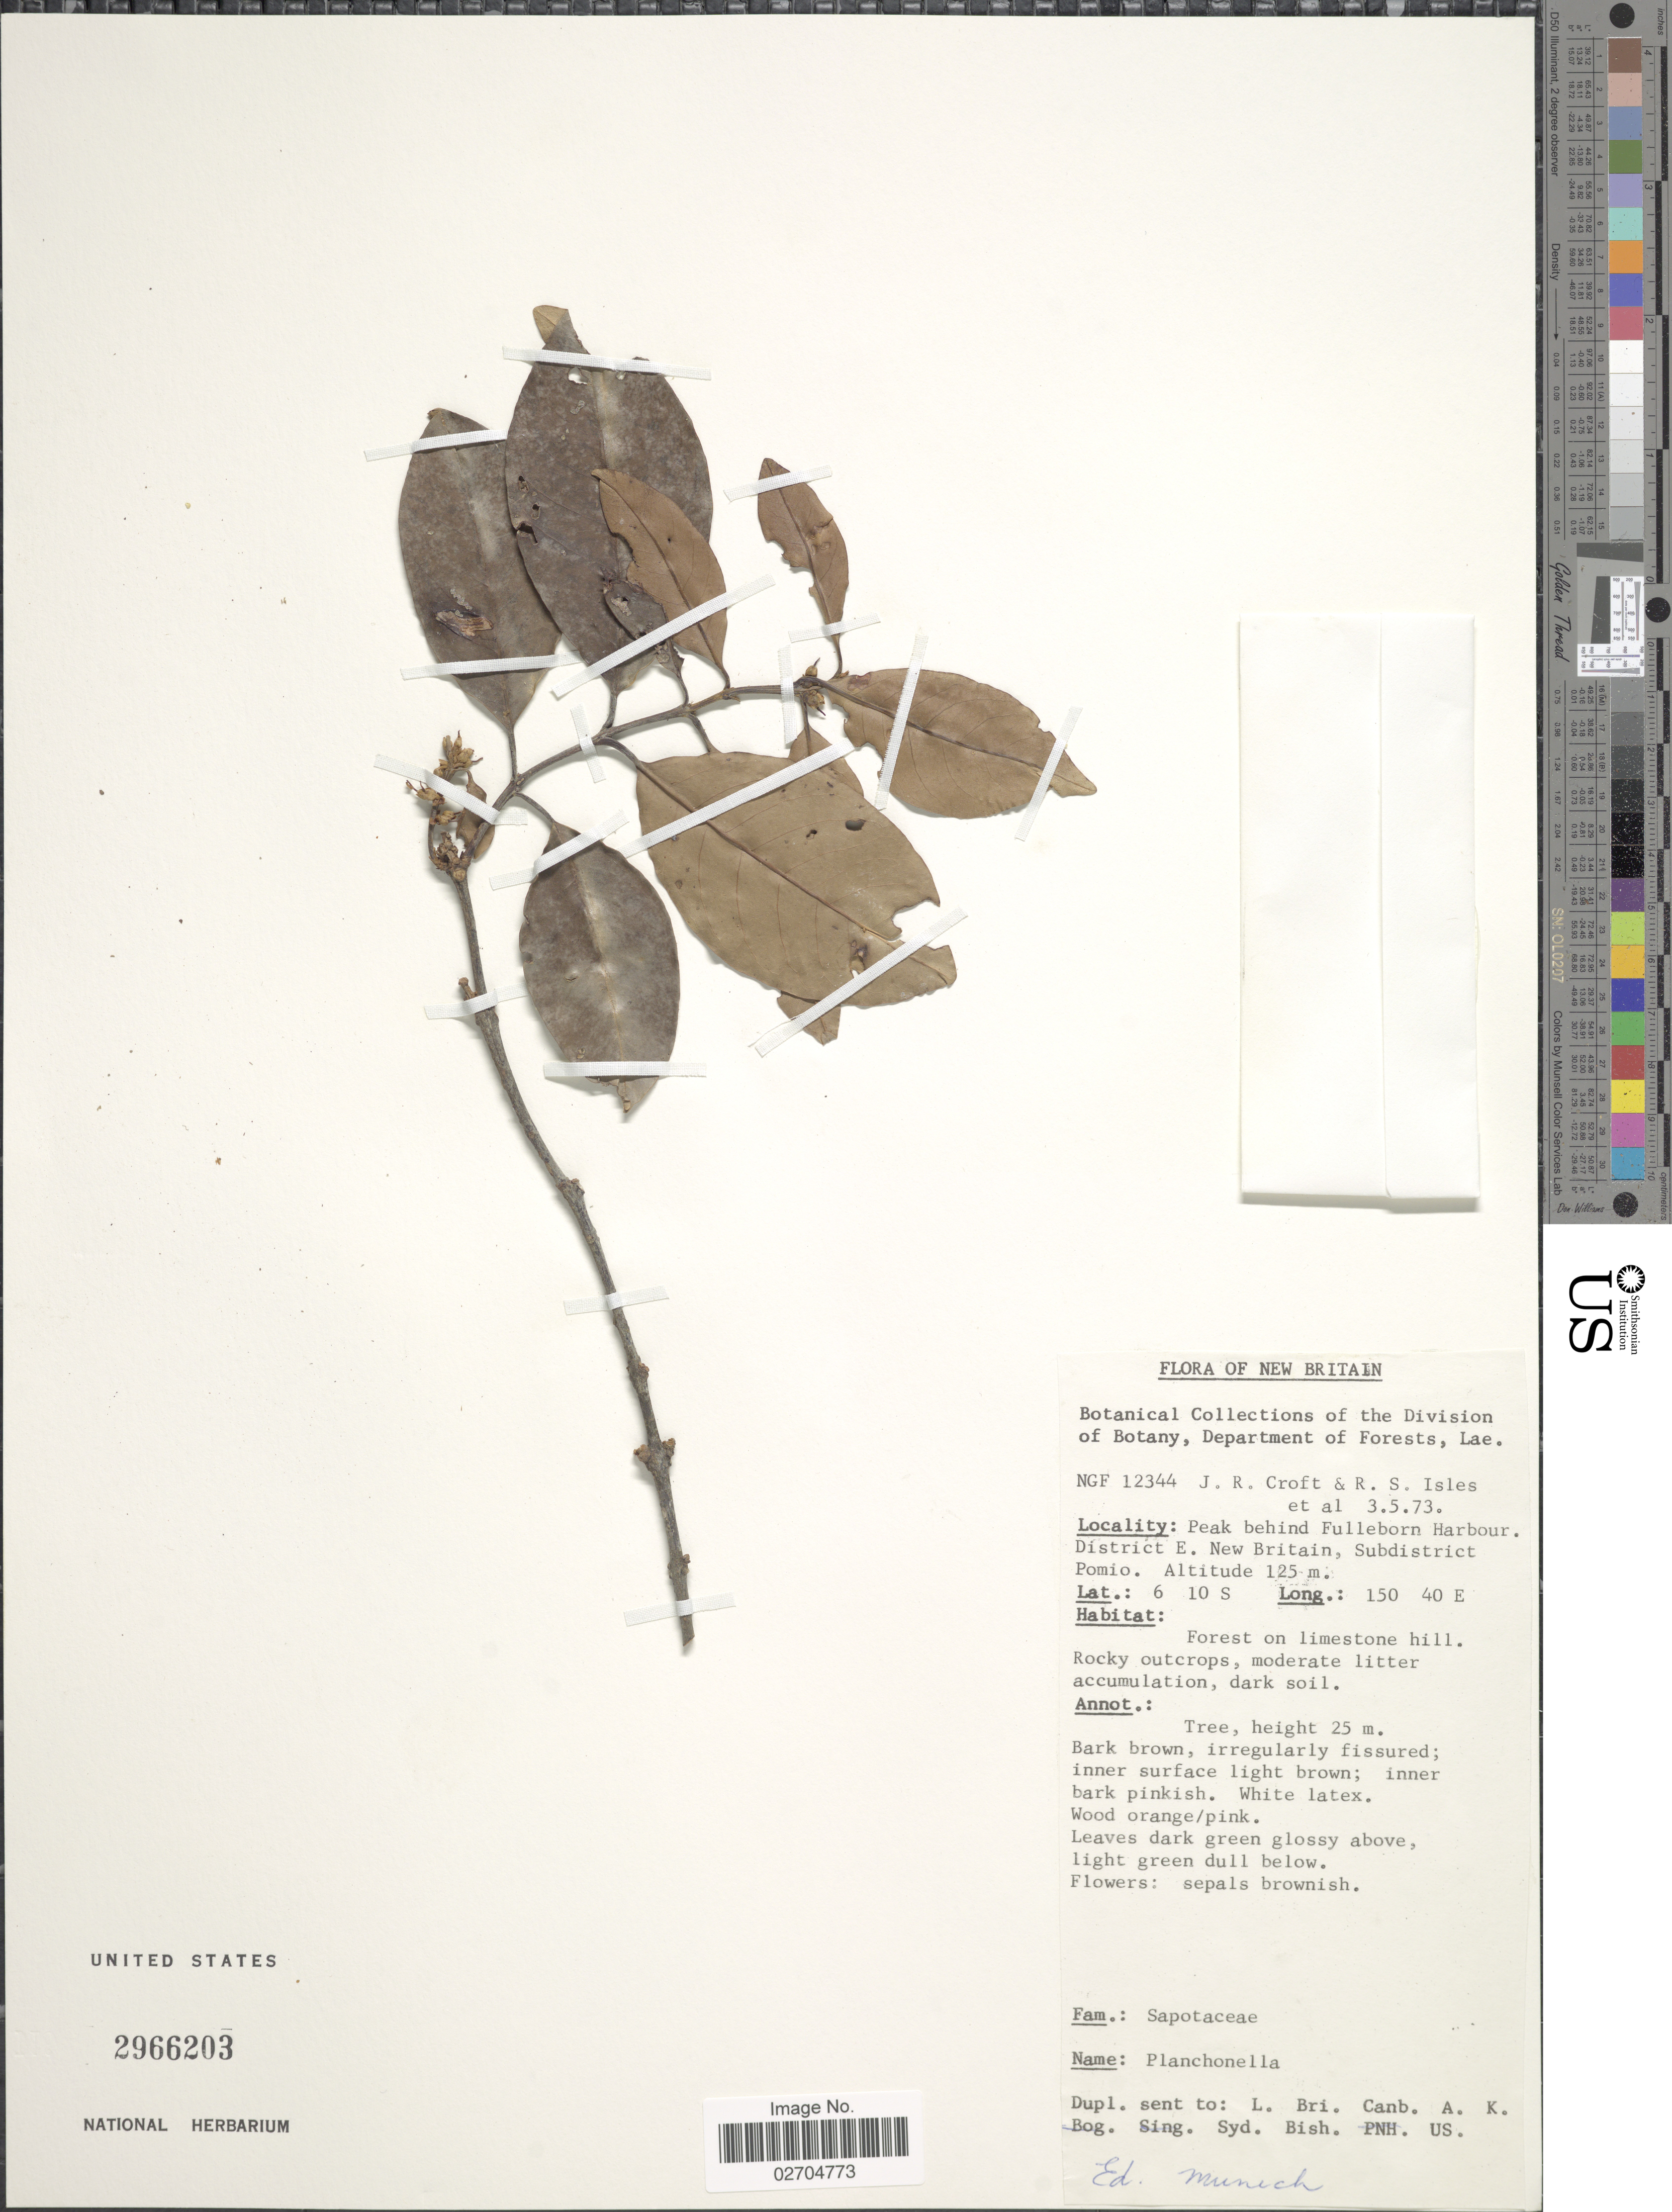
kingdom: Plantae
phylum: Tracheophyta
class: Magnoliopsida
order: Ericales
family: Sapotaceae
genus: Planchonella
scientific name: Planchonella sp.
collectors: J. R. Croft, R. Isles & et al.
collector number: NGF12344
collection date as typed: Transcribed d/m/y: 3/5/73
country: Papua New Guinea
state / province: East New Britain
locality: New Britain. Peak behind Fulleborn Harbour. District E. New Britain, Subdistrict Pomio.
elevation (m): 125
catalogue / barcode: US 2966203